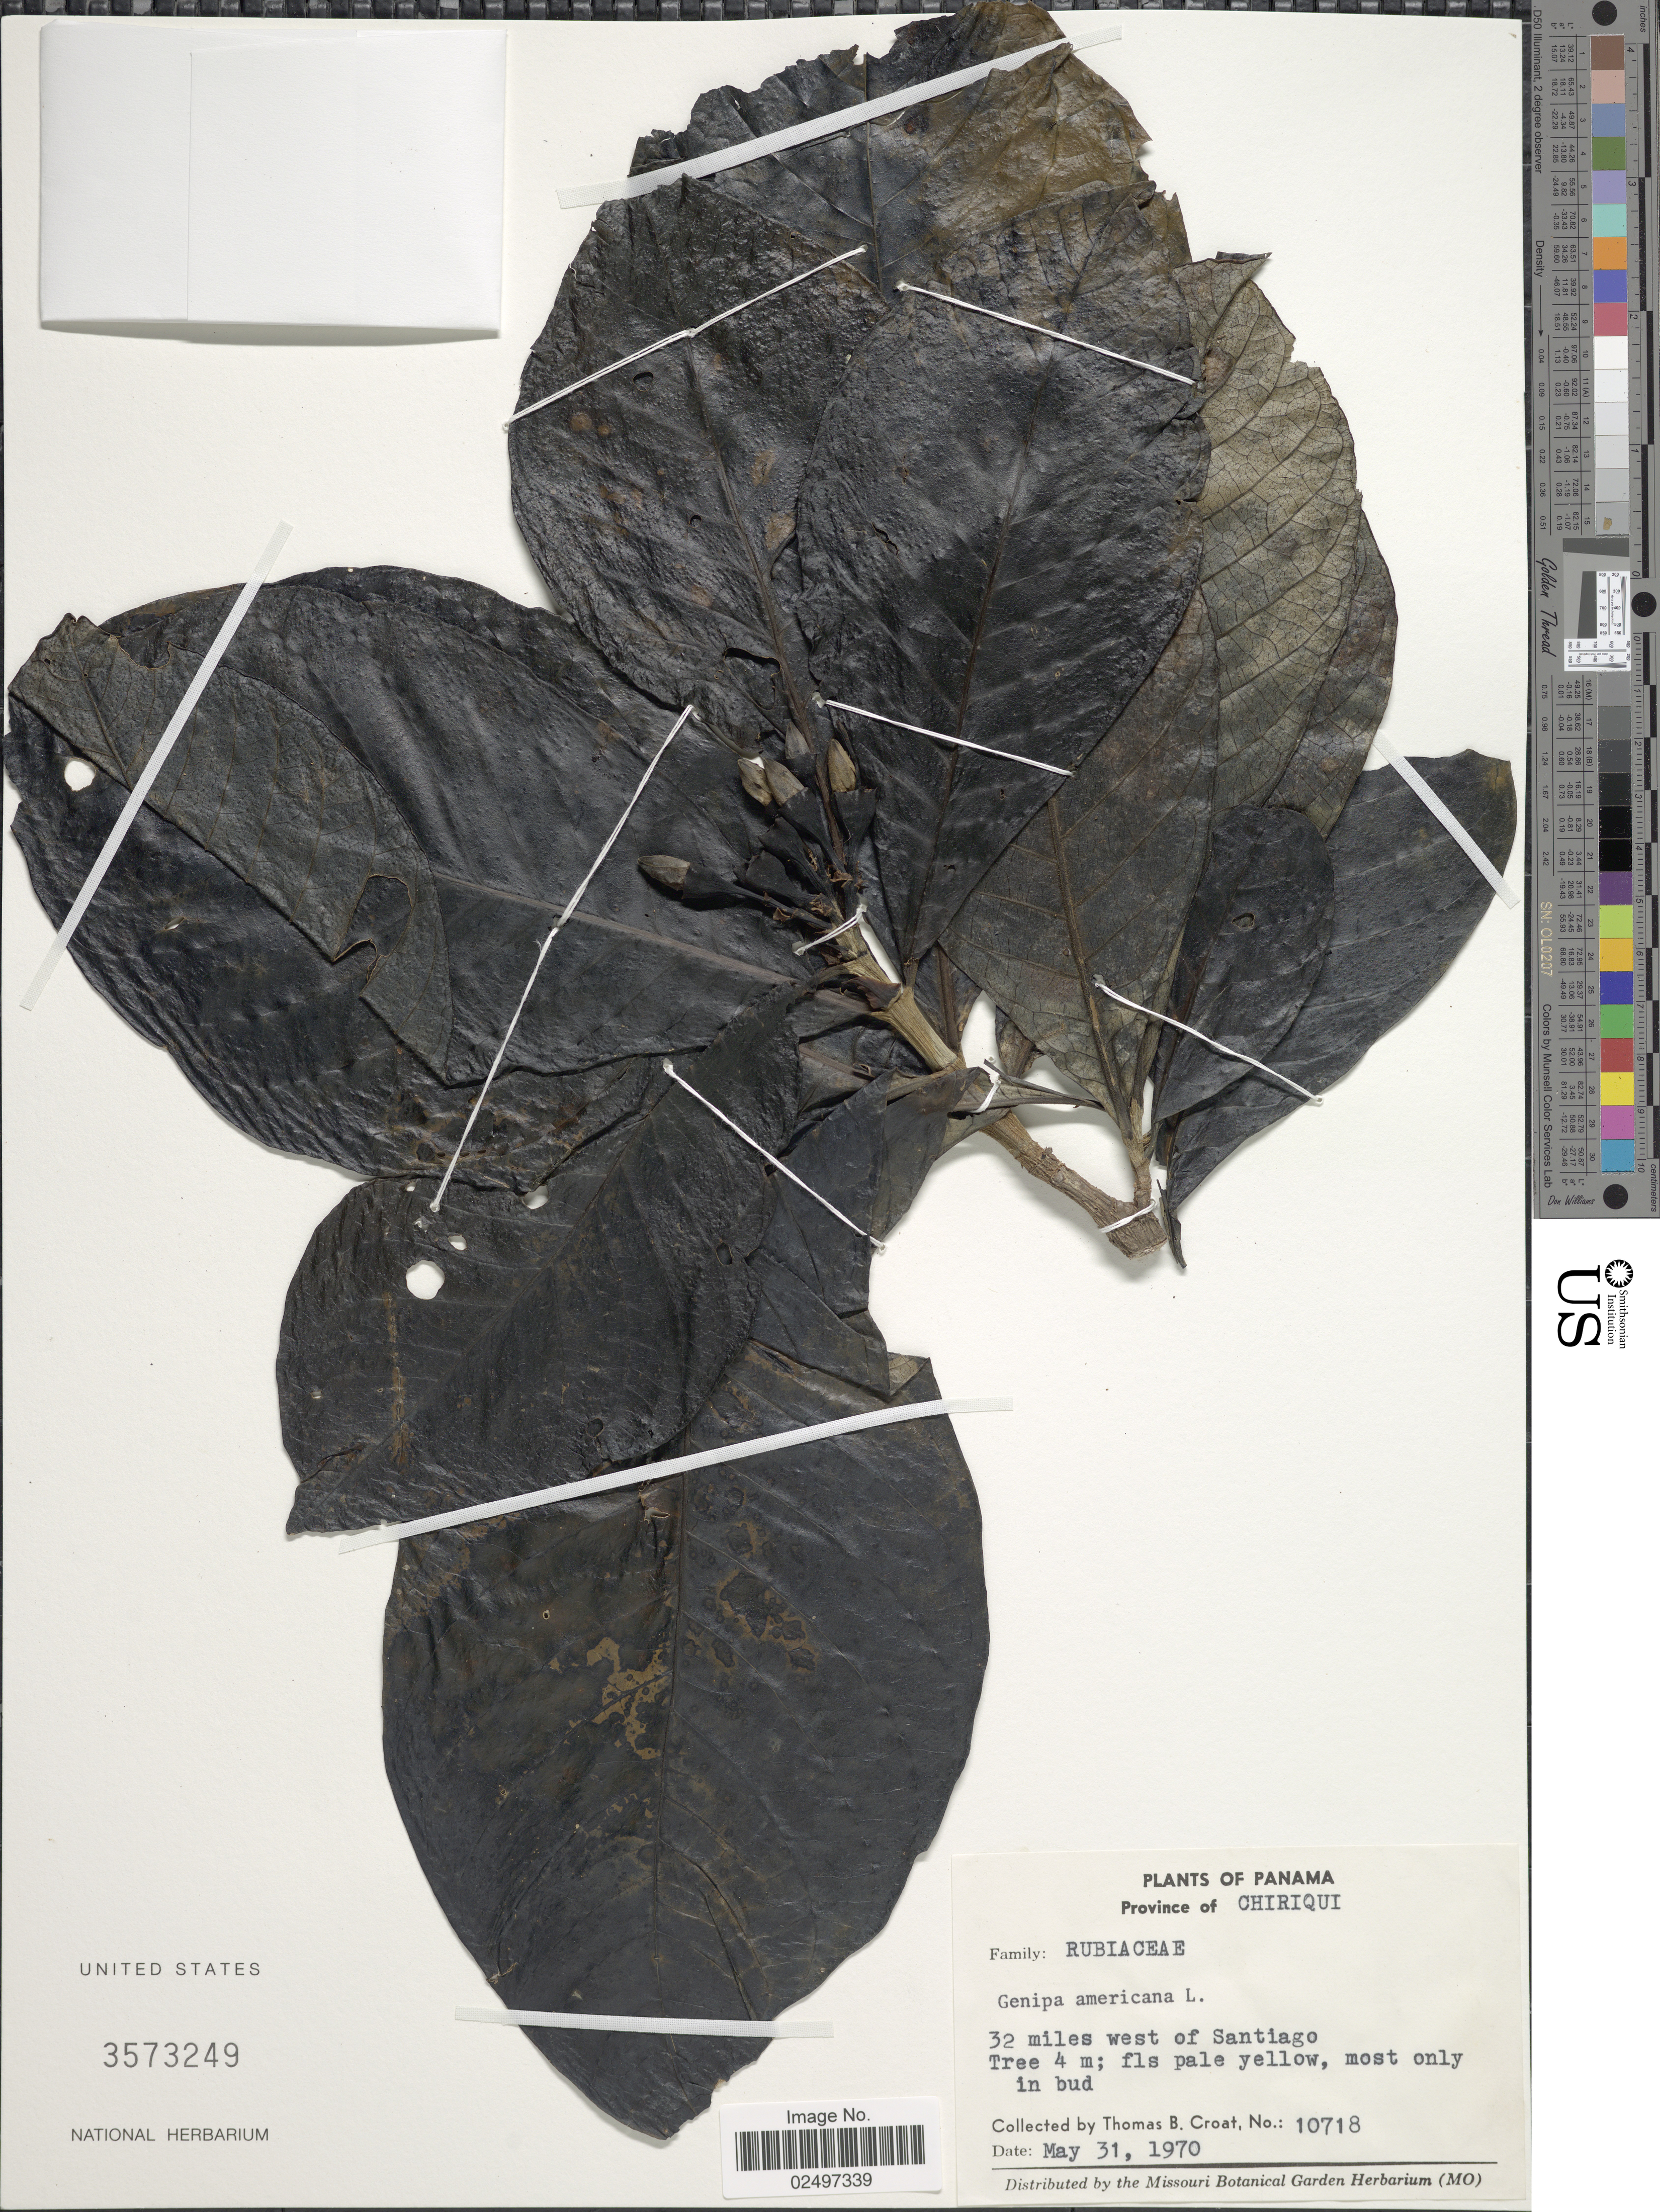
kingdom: Plantae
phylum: Tracheophyta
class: Magnoliopsida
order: Gentianales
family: Rubiaceae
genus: Genipa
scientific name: Genipa americana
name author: L.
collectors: T. B. Croat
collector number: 10718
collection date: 1970-05-31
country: Panama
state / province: Chiriqui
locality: Province of Chiriqui, 32 miles west of Santiago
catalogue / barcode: US 3573249